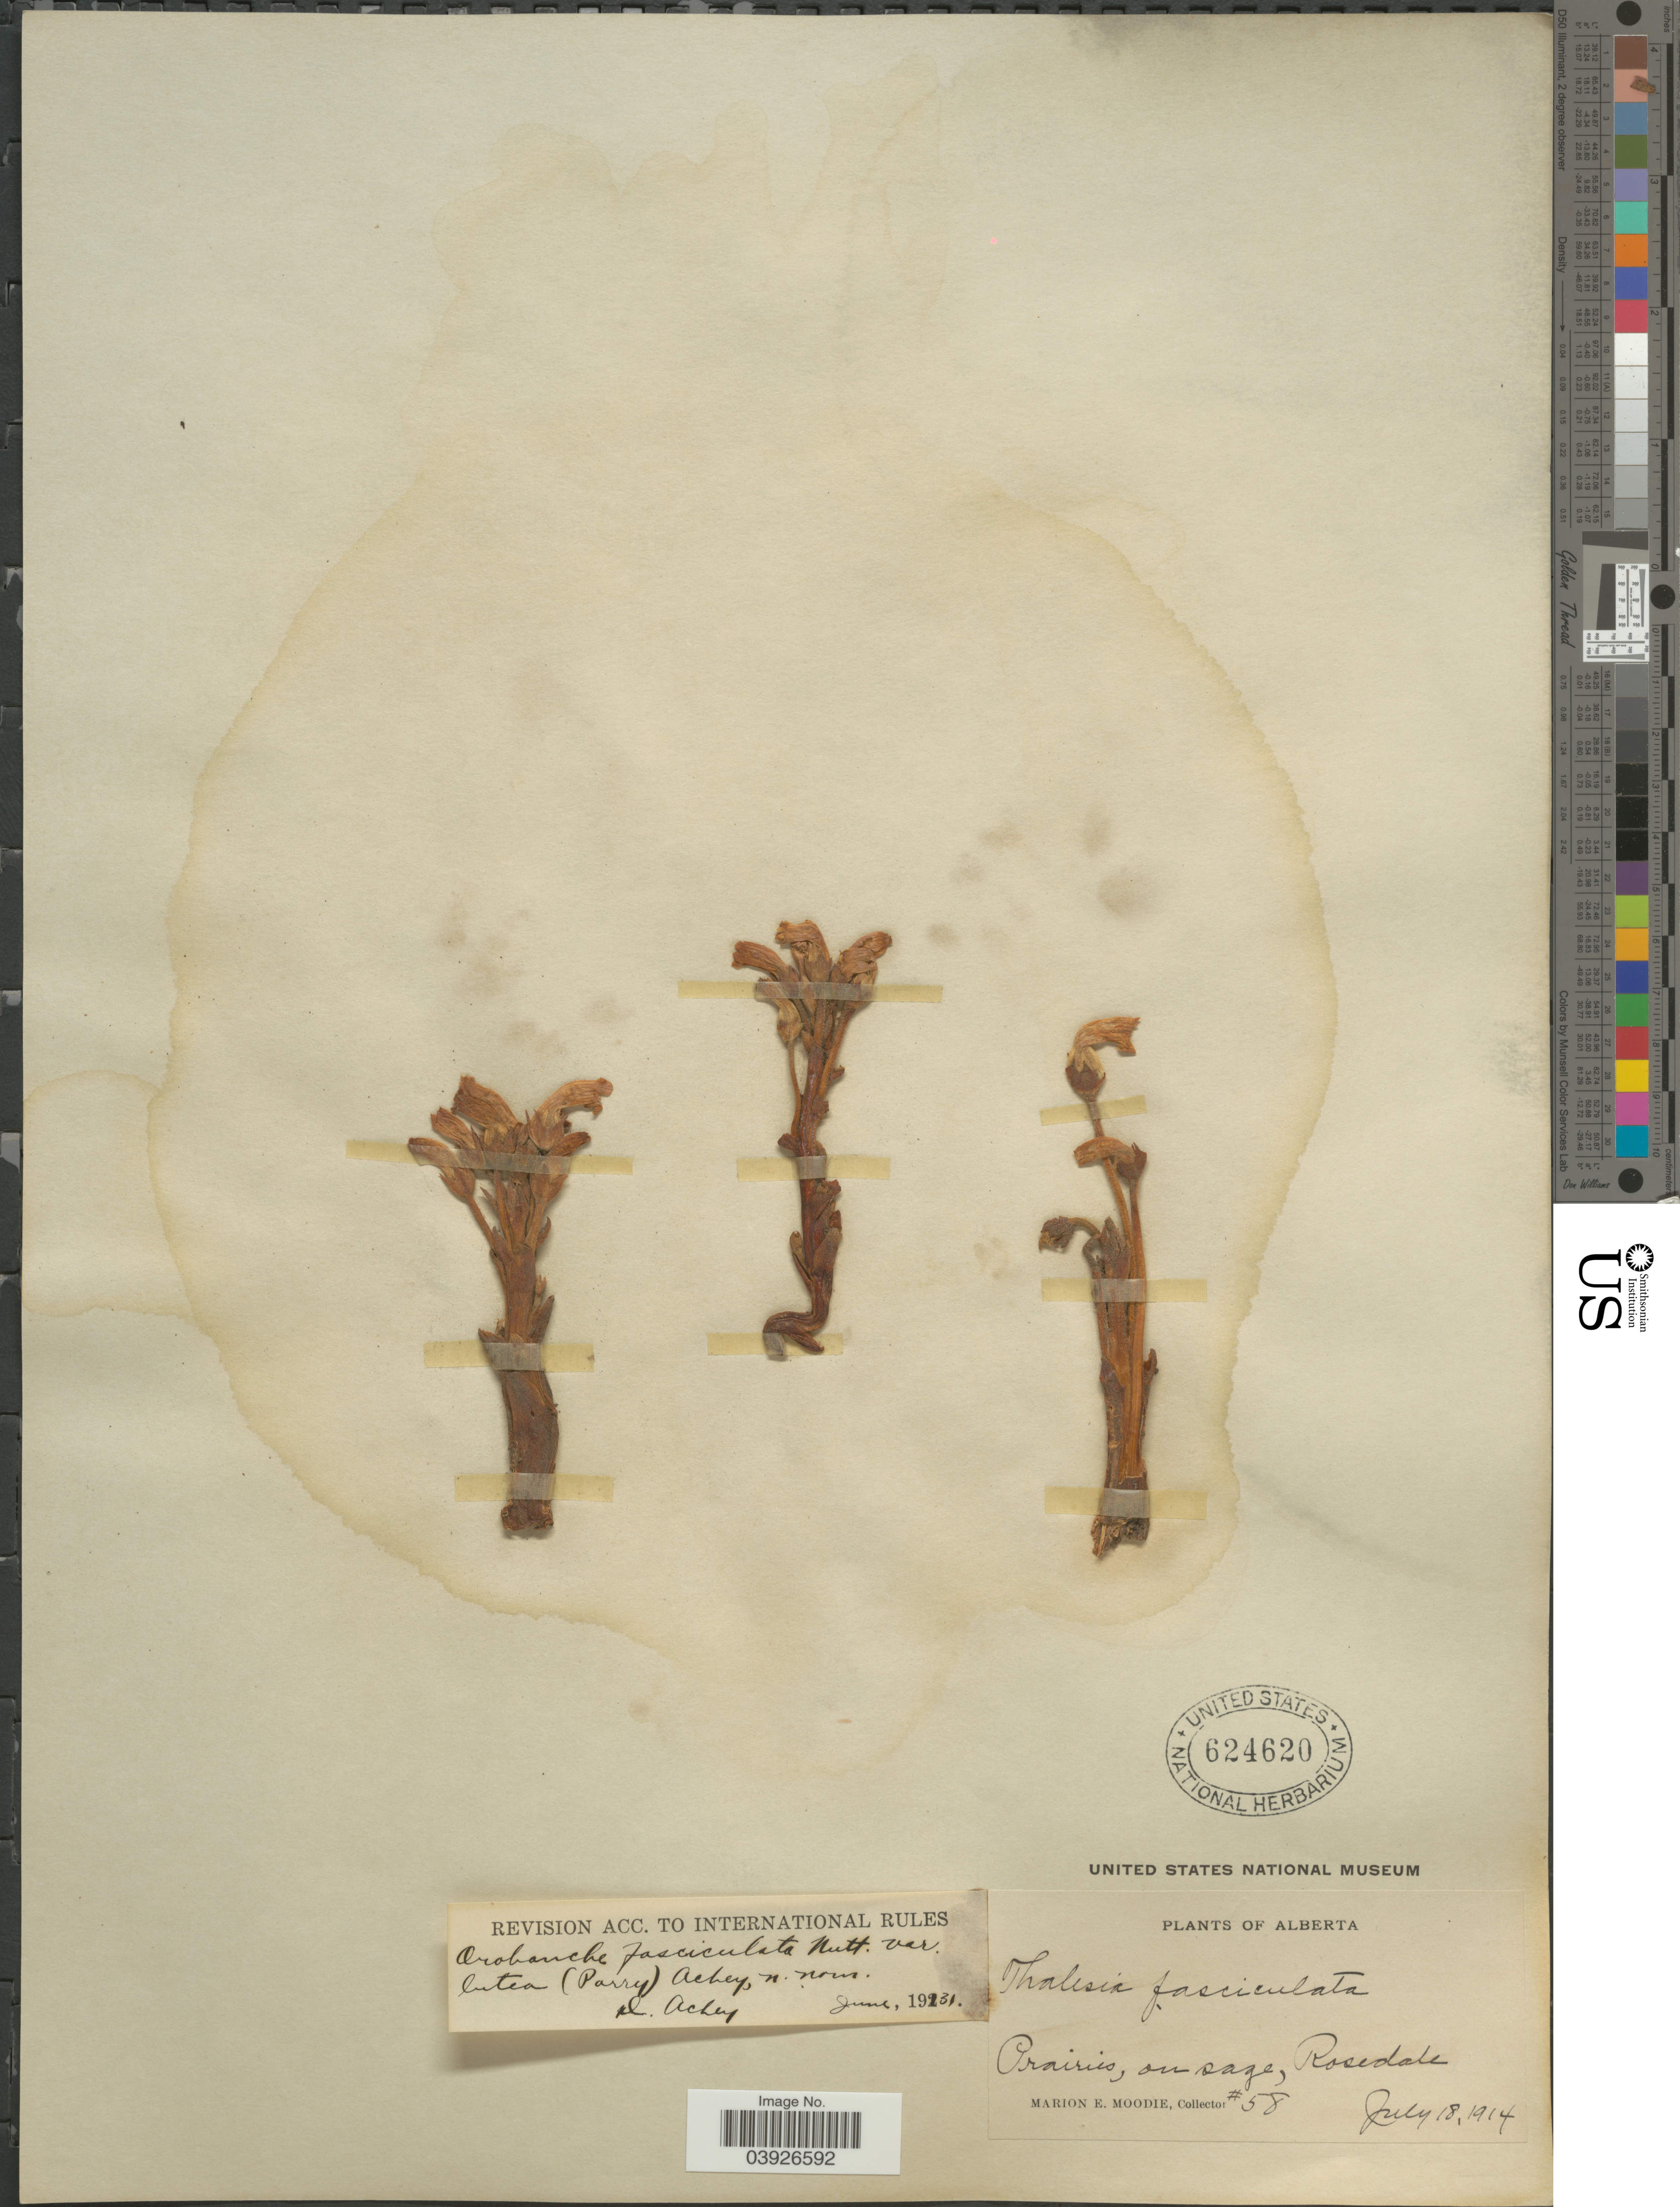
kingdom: Plantae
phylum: Tracheophyta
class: Magnoliopsida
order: Lamiales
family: Orobanchaceae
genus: Aphyllon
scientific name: Aphyllon fasciculatum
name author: (Nutt.) Torr. & A. Gray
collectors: M. E. Moodie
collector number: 58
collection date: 1914-07-18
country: Canada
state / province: Alberta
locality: Prairies, on sage, Rosedale.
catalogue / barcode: US 624620